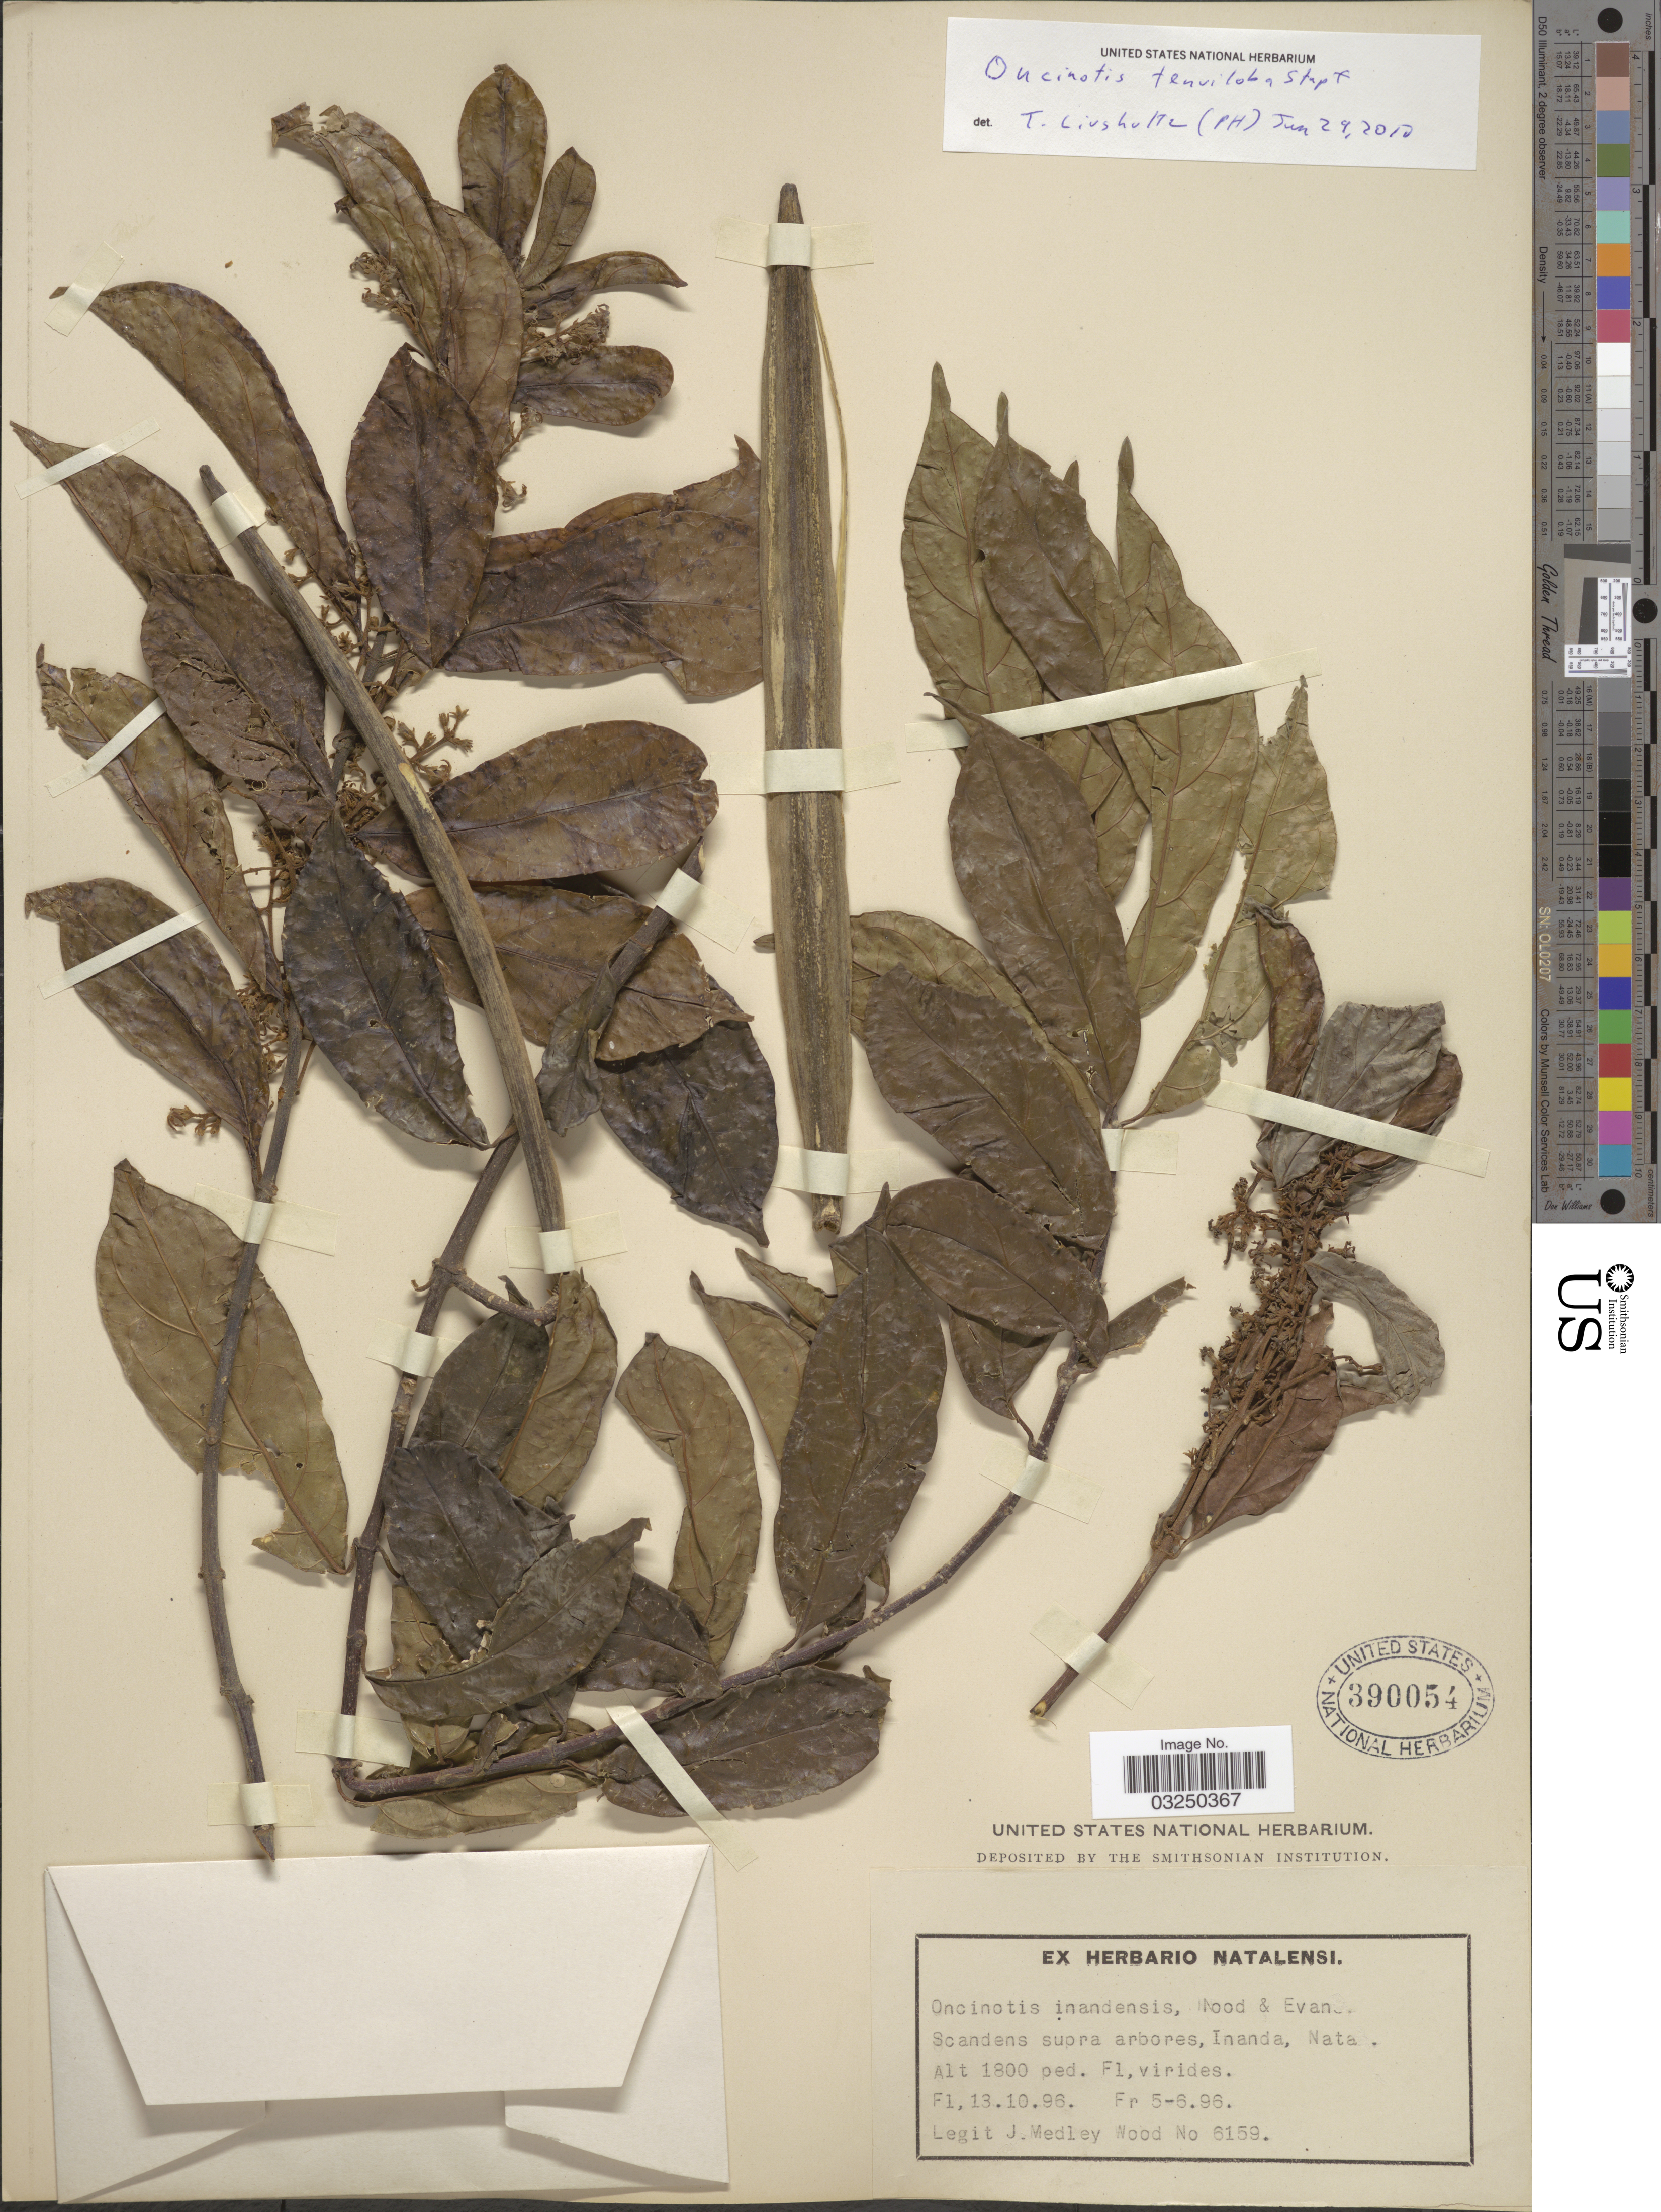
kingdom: Plantae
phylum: Tracheophyta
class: Magnoliopsida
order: Gentianales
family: Apocynaceae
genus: Oncinotis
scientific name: Oncinotis tenuiloba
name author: Stapf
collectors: J. Medley Wood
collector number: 6159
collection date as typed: Transcribed d/m/y: 5/6/96 to 13/10/96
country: South Africa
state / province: KwaZulu-Natal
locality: Scandens supra arbores, Inanda, Natal.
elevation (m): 549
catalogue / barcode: US 390054